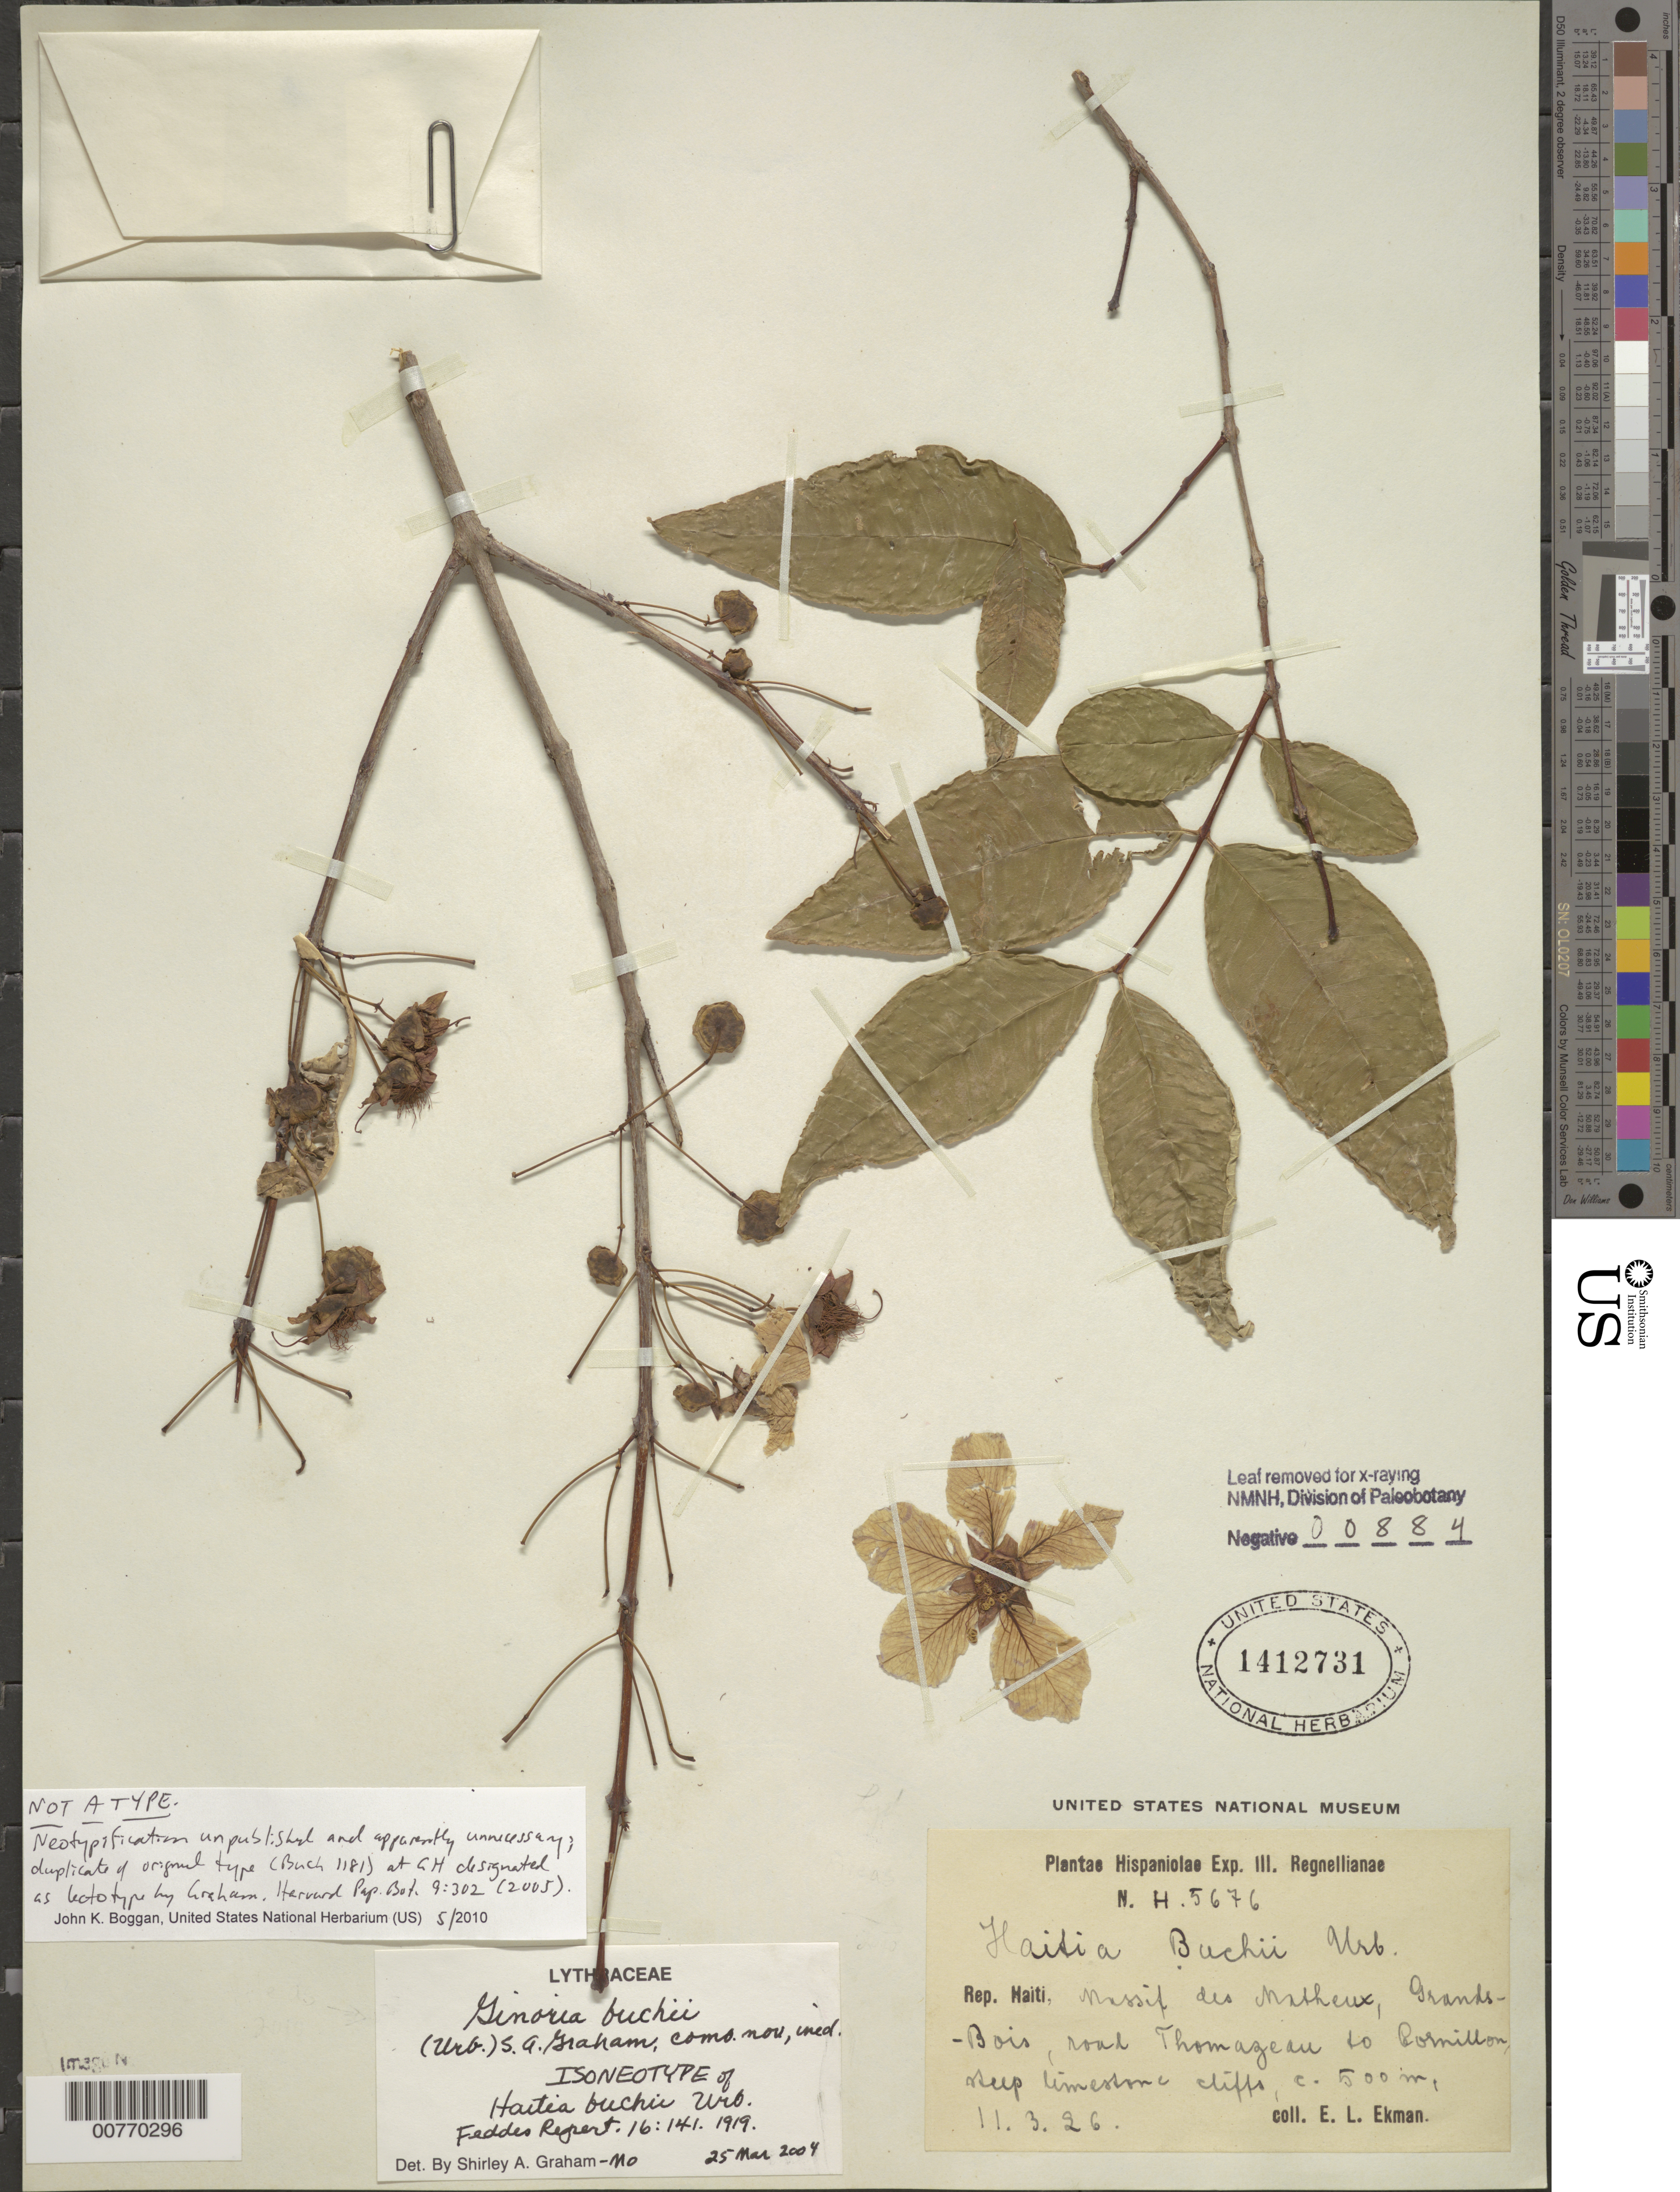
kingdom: Plantae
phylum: Tracheophyta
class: Magnoliopsida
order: Myrtales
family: Lythraceae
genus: Ginoria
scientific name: Ginoria buchii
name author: (Urb.) S.A. Graham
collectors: E. L. Ekman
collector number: H 5676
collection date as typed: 11 Mar 1926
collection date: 1926-03-11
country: Haiti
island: Hispaniola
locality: Massif du Matheux, Grands-Bois, road Thomazeau do Cornillon.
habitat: Steep limestone cliffs.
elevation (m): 500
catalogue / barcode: US 1412731